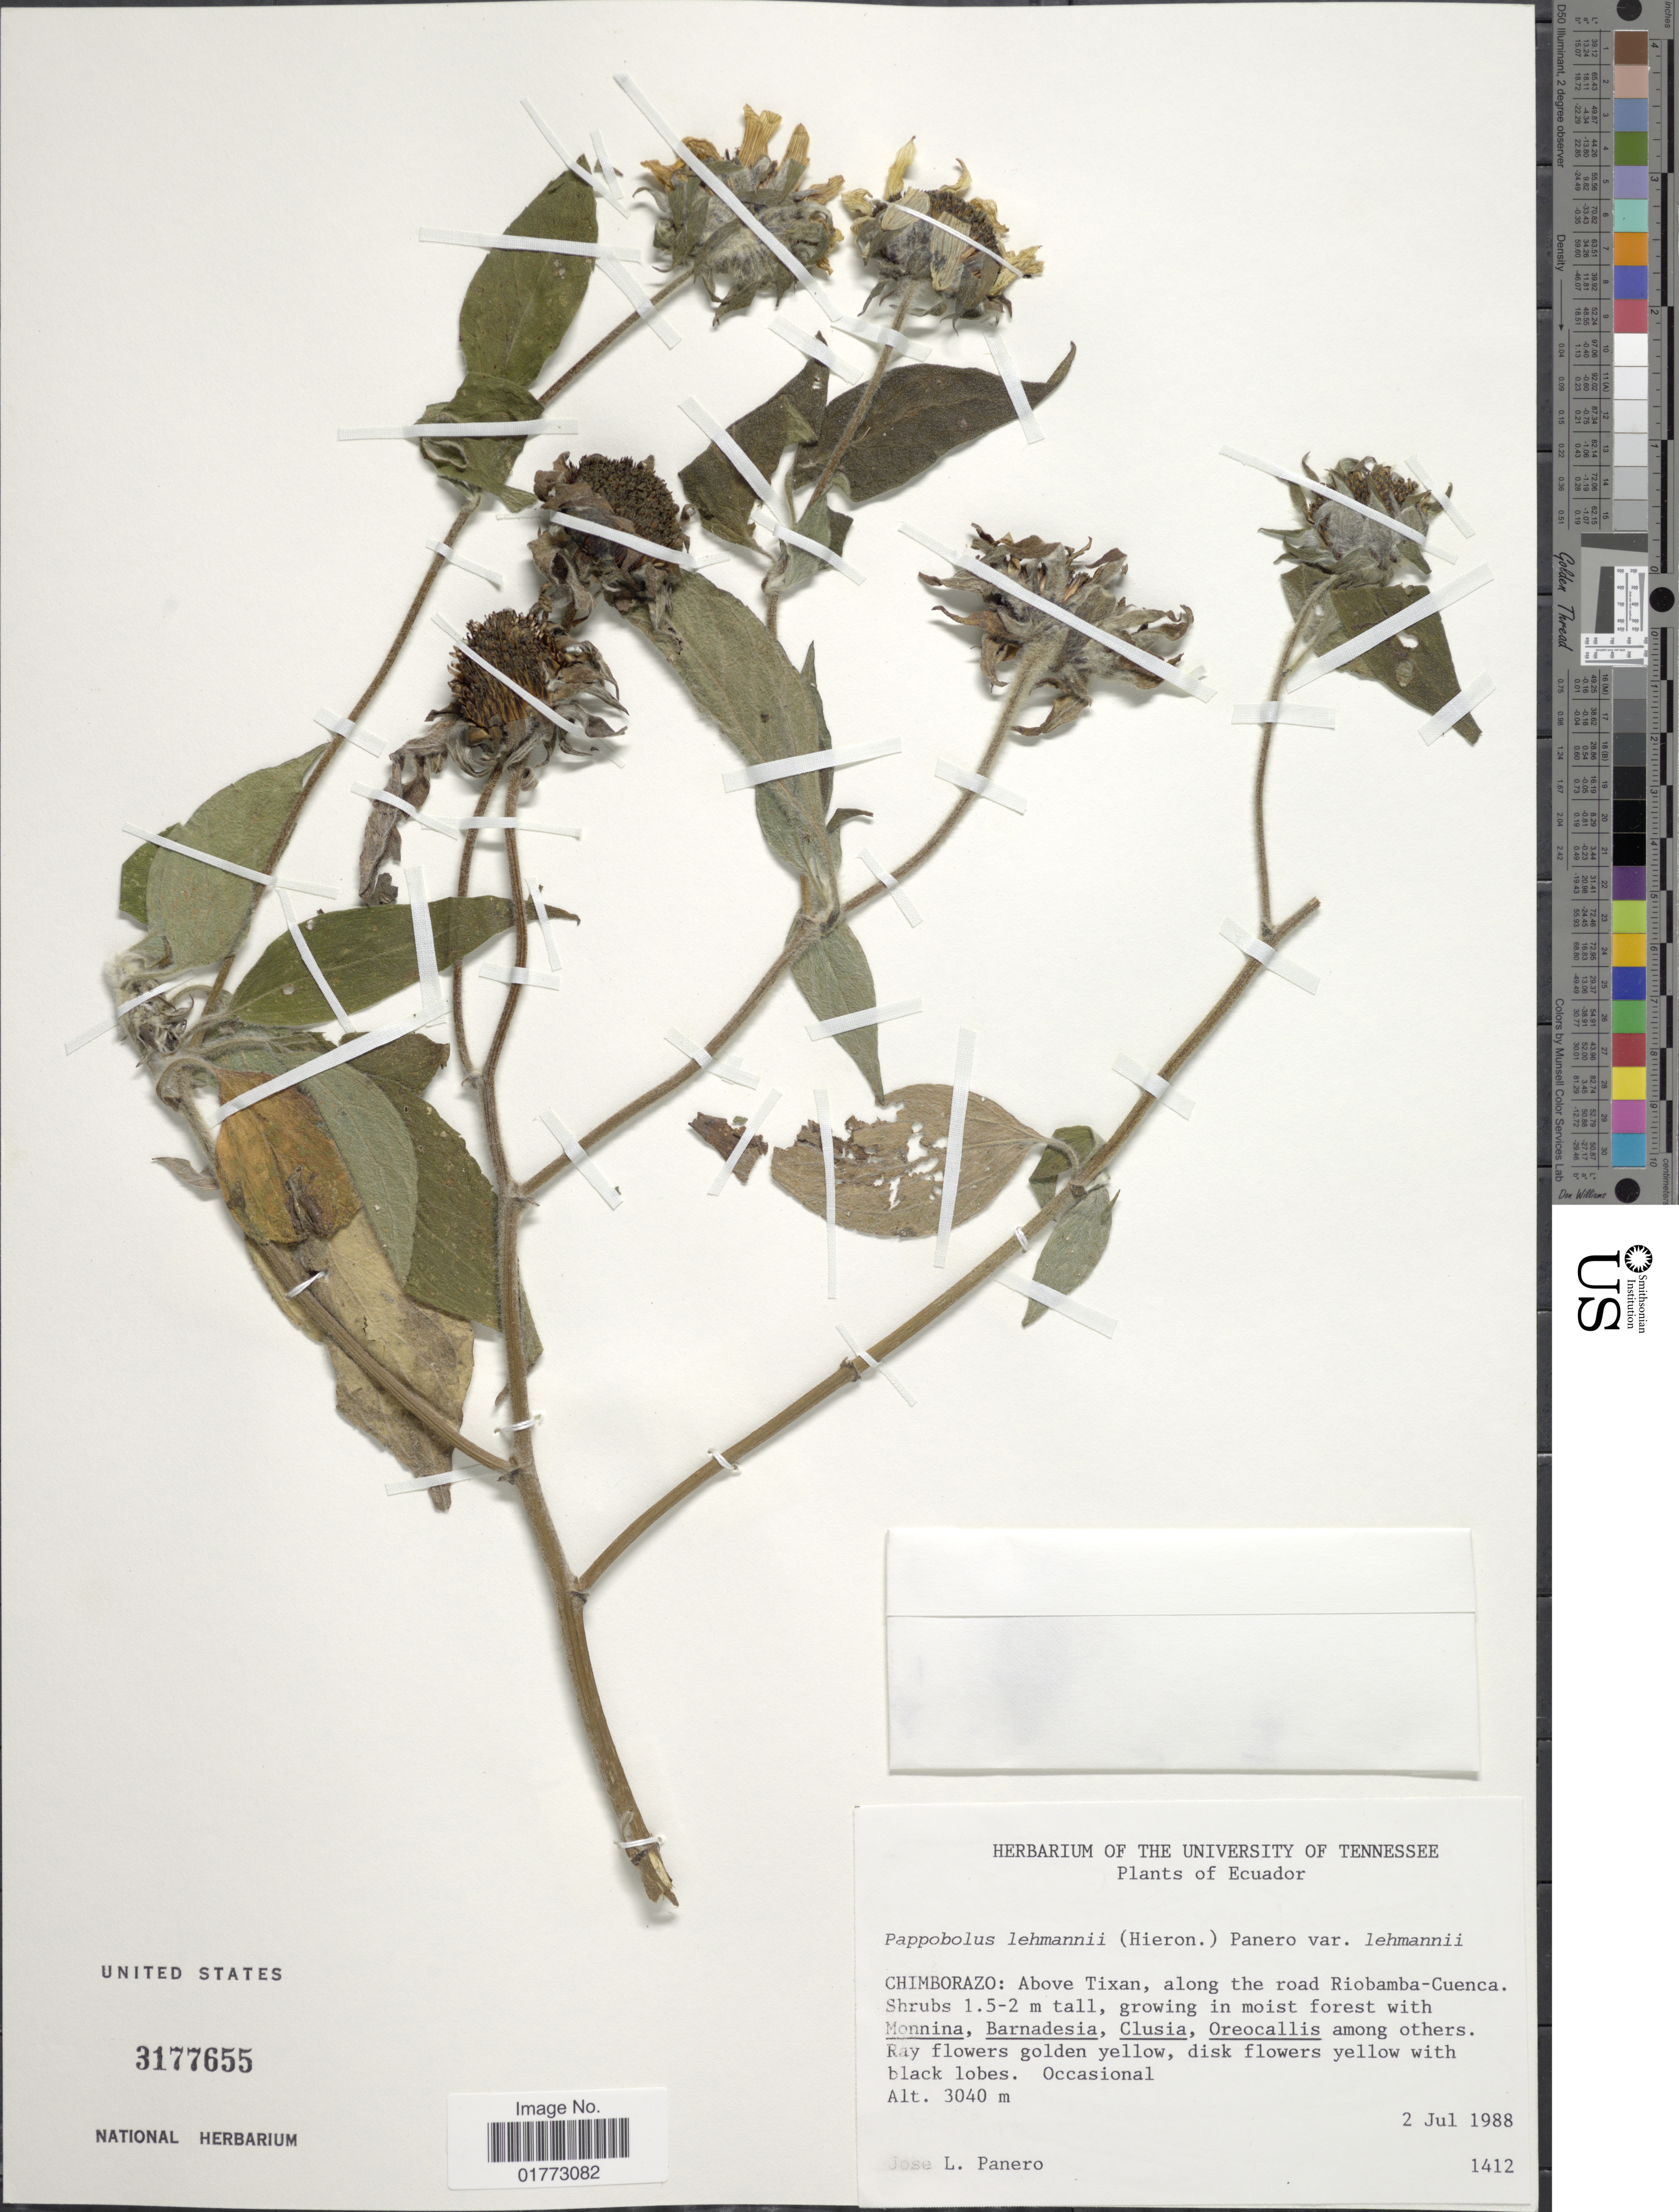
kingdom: Plantae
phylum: Tracheophyta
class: Magnoliopsida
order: Asterales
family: Asteraceae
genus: Pappobolus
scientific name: Pappobolus lehmannii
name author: (Hieron.) Panero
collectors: J. L. Panero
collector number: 1412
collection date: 1988-07-02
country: Ecuador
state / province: Chimborazo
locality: Above Tixan, along the road Riobamba-Cuenca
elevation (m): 3040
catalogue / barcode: US 3177655